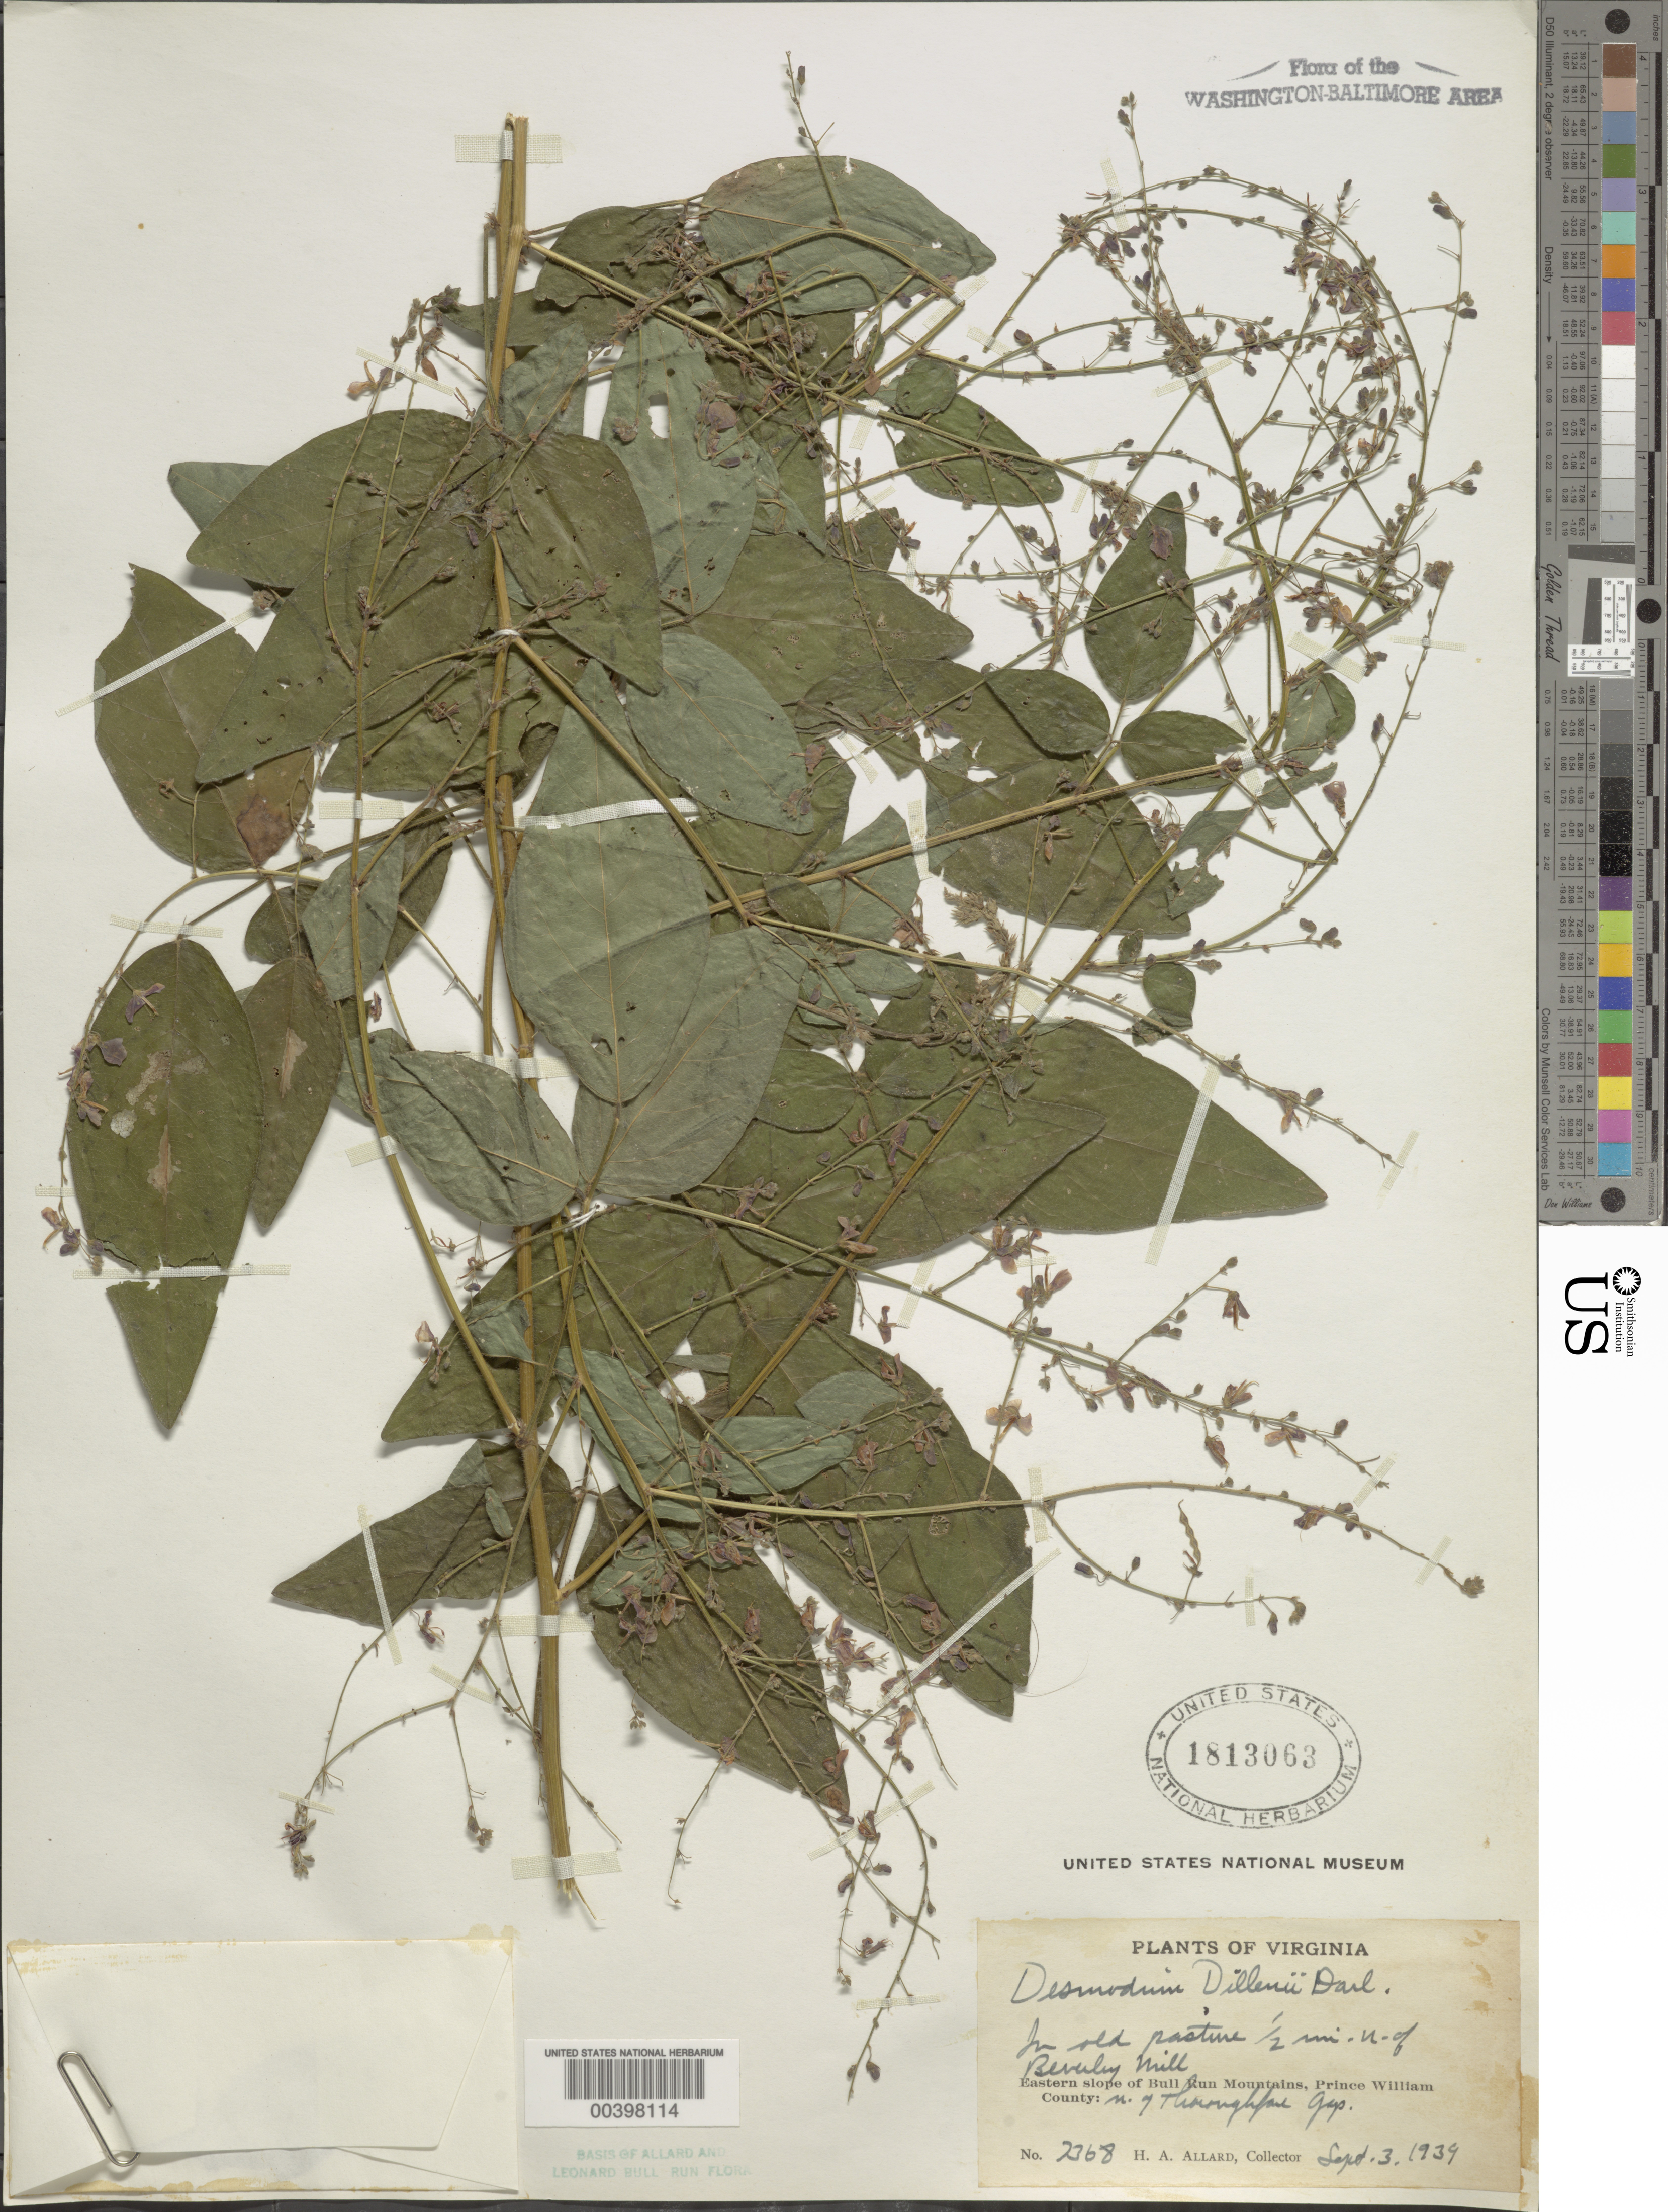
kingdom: Plantae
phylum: Tracheophyta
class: Magnoliopsida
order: Fabales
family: Fabaceae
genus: Desmodium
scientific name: Desmodium glabellum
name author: (Michx.) DC.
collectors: H. A. Allard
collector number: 7368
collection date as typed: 03 Sep 1939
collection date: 1939-09-03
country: United States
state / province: Virginia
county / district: Prince William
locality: North of Beverley Mill and north of Thorofare Gap Bull Run Mts.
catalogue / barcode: US 1813063